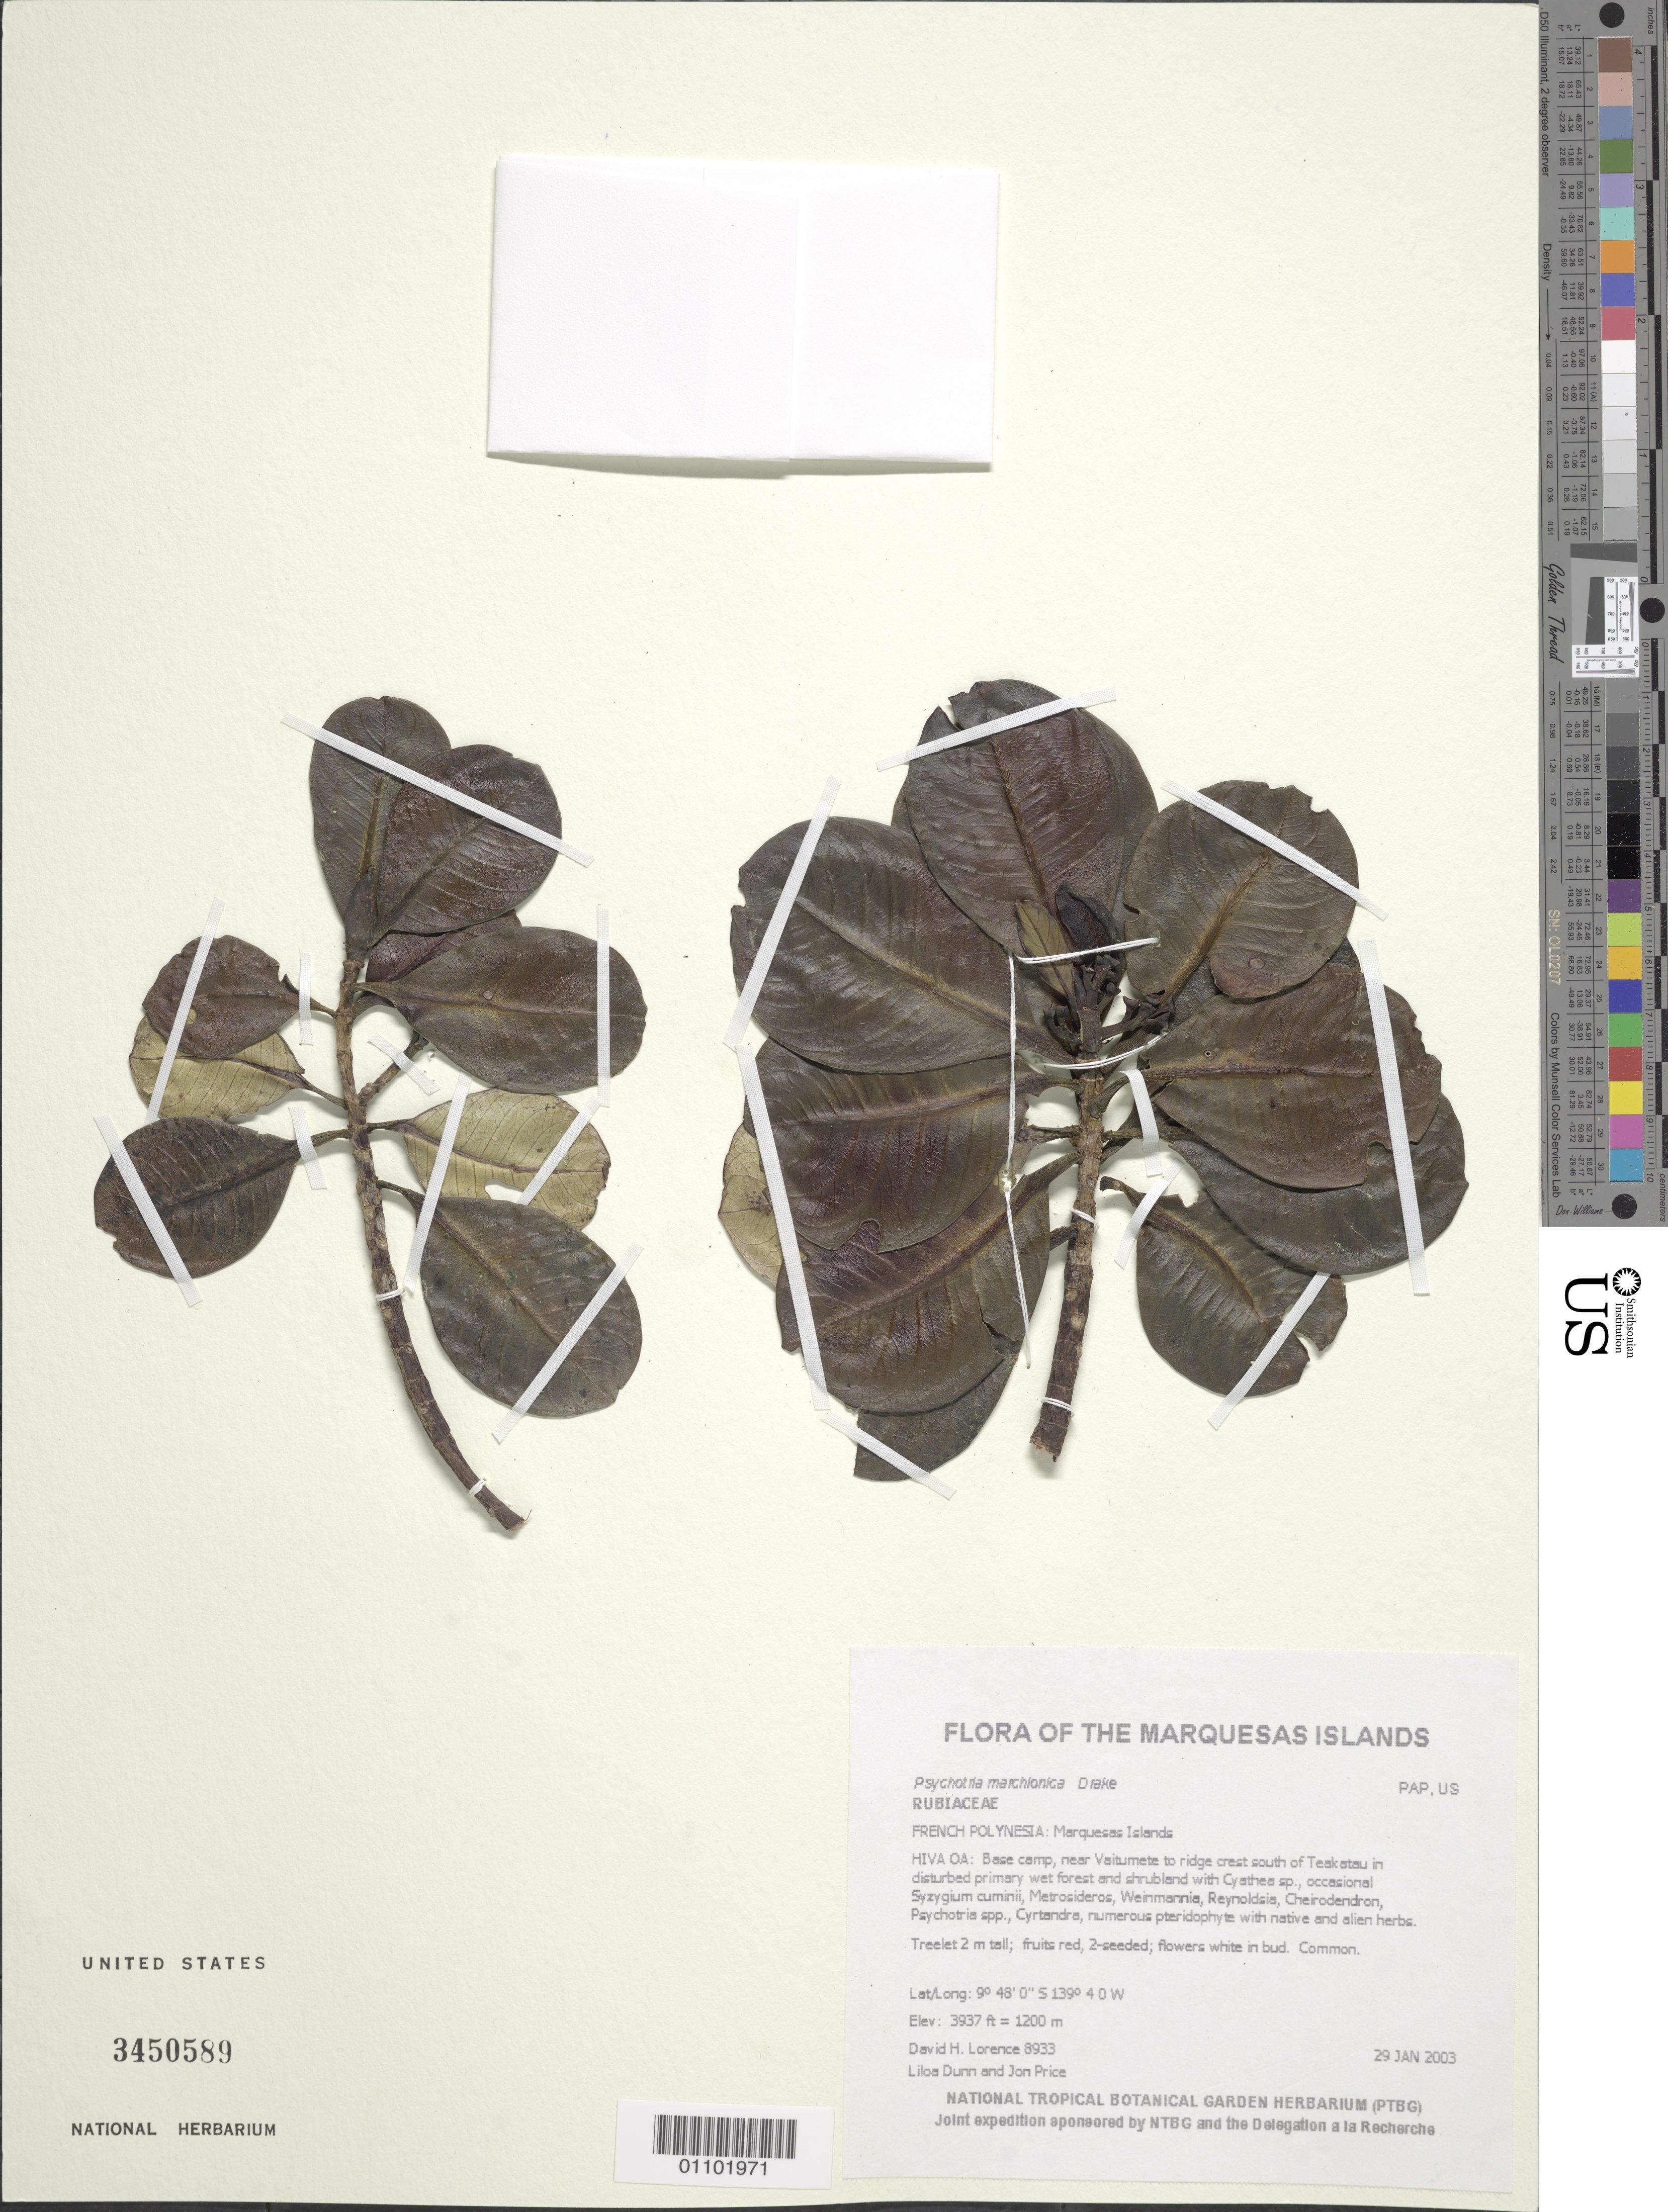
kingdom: Plantae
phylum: Tracheophyta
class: Magnoliopsida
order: Gentianales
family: Rubiaceae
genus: Psychotria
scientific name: Psychotria marchionica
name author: Drake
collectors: D. Lorence, L. Dunn & J. Price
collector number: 8933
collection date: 2003-01-29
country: French Polynesia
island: Hiva Oa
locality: Base camp, near Vaitumete to ridge crest south of Teakatau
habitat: In disturbed primary wet forest and shrubland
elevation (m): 1200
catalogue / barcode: US 3450589